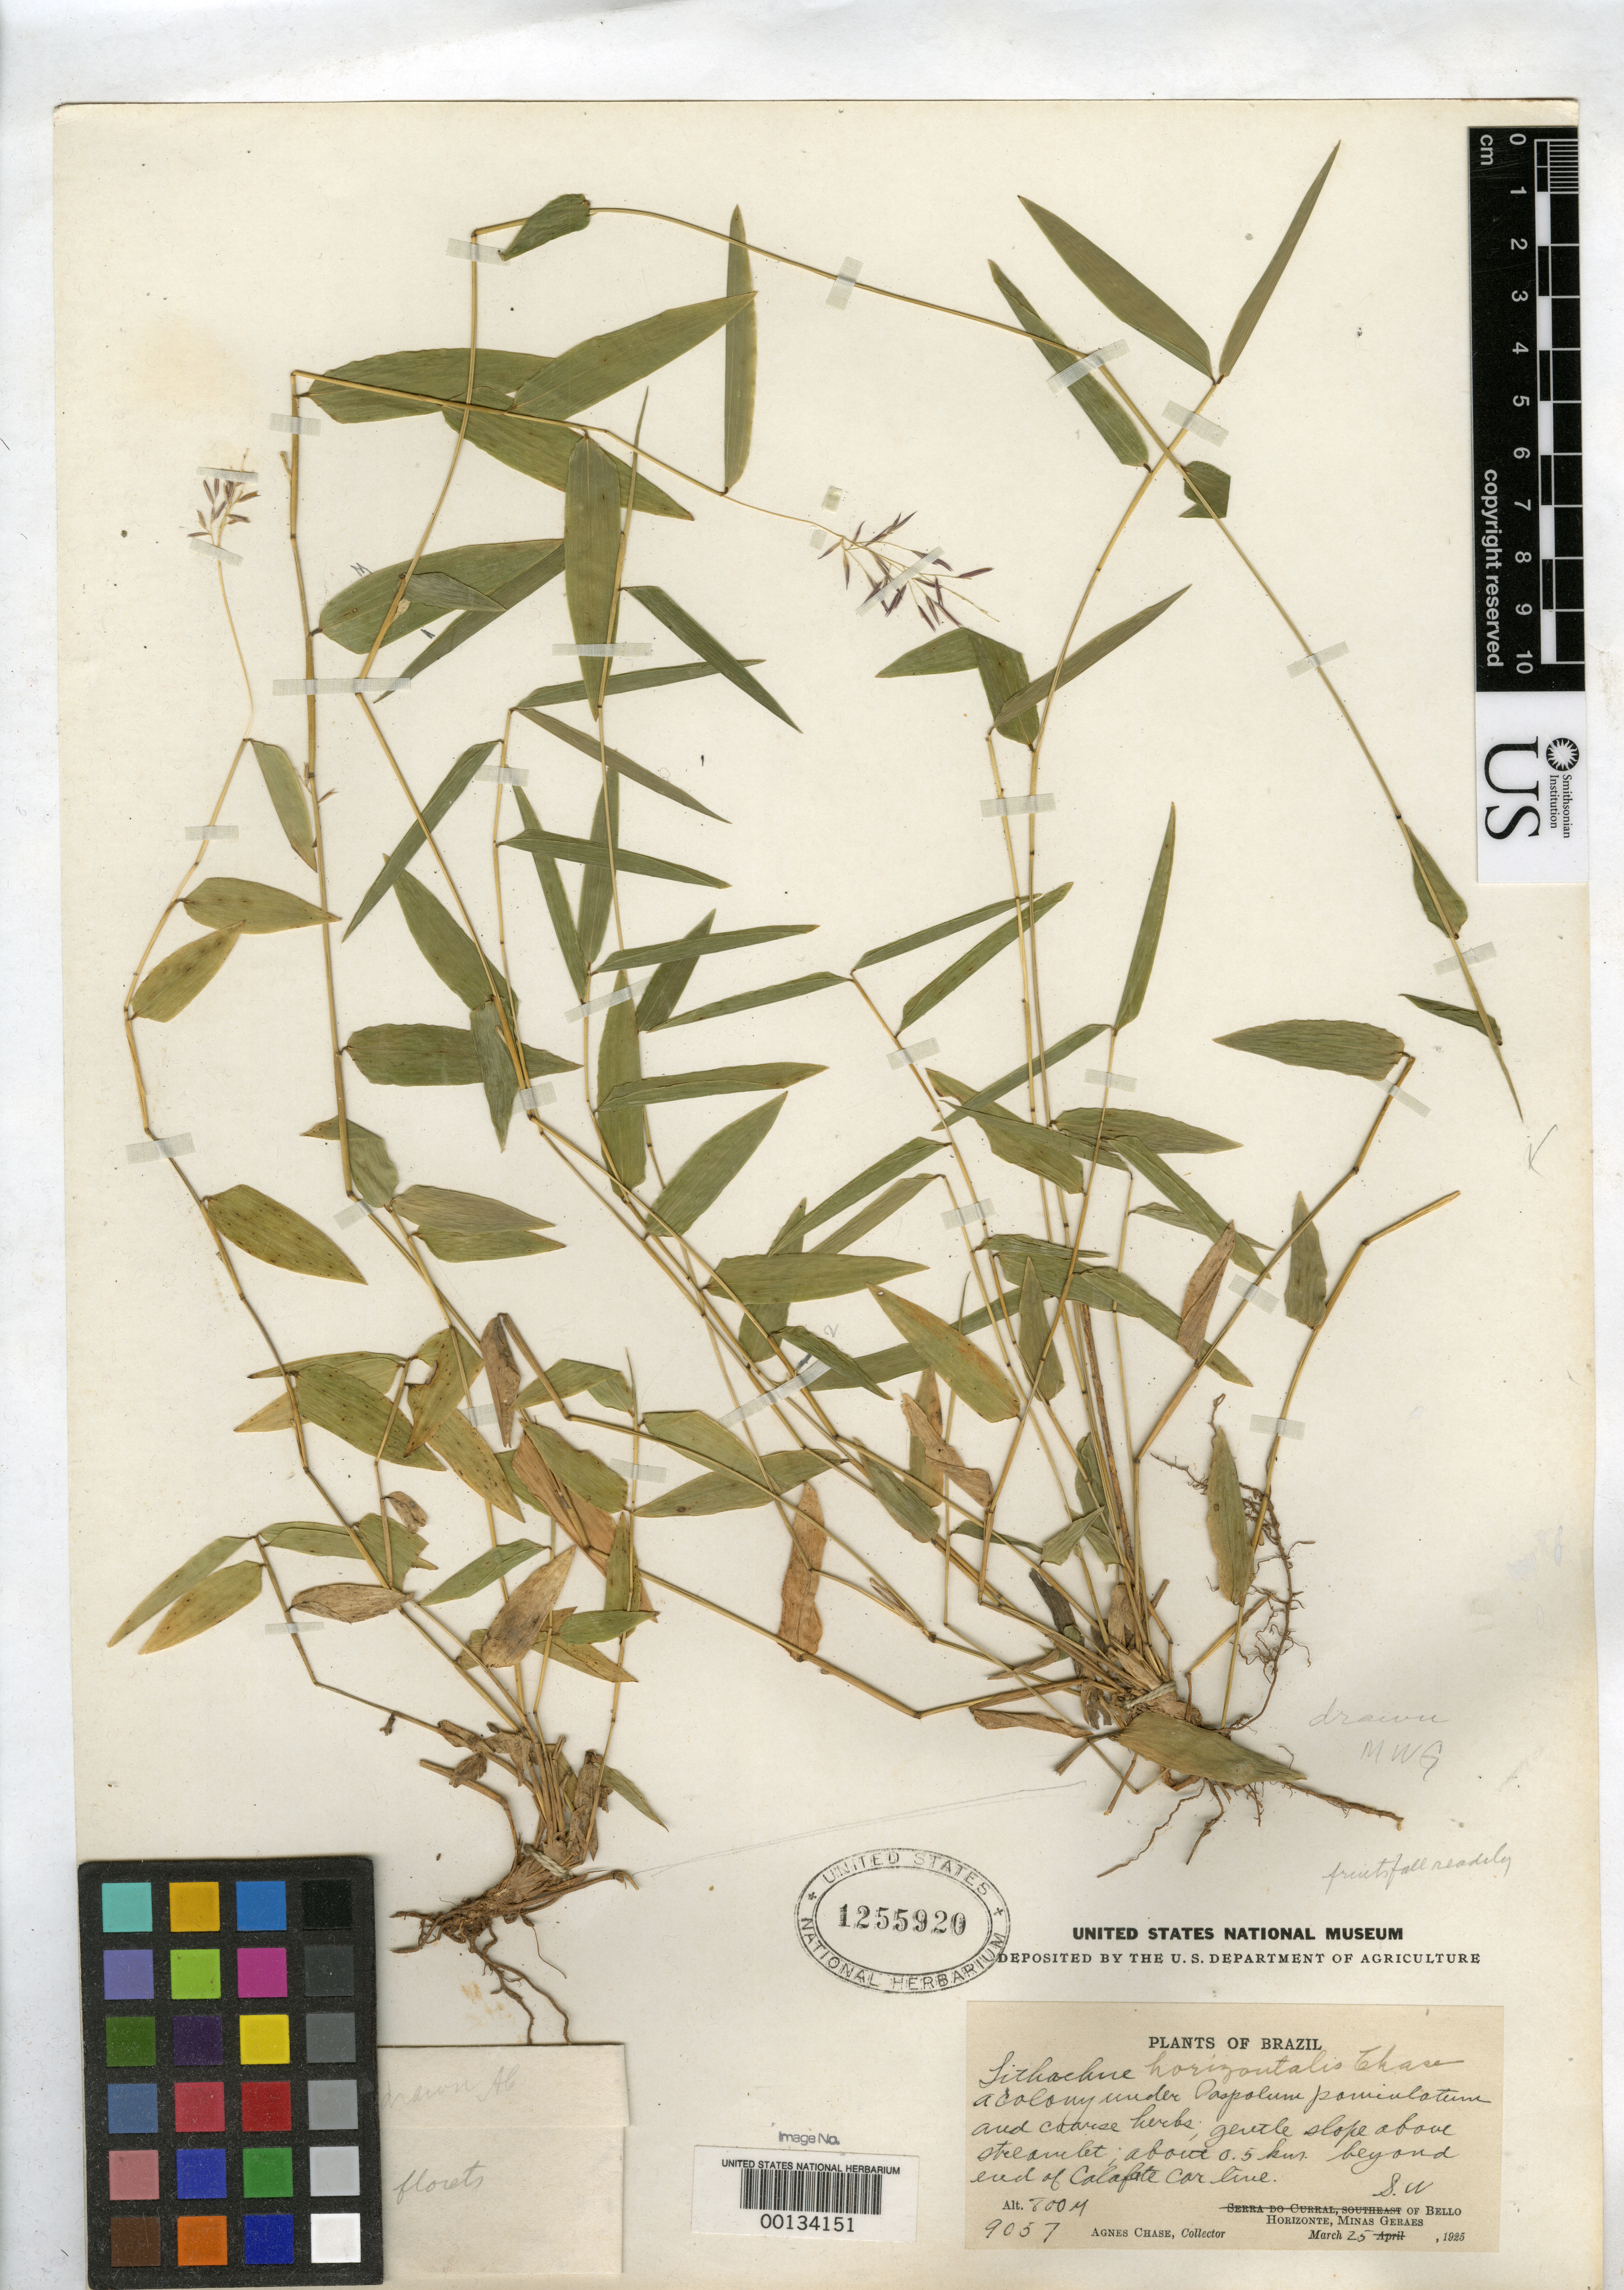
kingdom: Plantae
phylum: Tracheophyta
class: Liliopsida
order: Poales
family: Poaceae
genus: Lithachne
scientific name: Lithachne horizontalis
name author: Chase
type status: Holotype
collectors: A. Chase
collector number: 9057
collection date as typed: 25 Mar 1925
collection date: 1925-03-25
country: Brazil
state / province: Minas Gerais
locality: Near Bello Horizonte.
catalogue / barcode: US 1255920